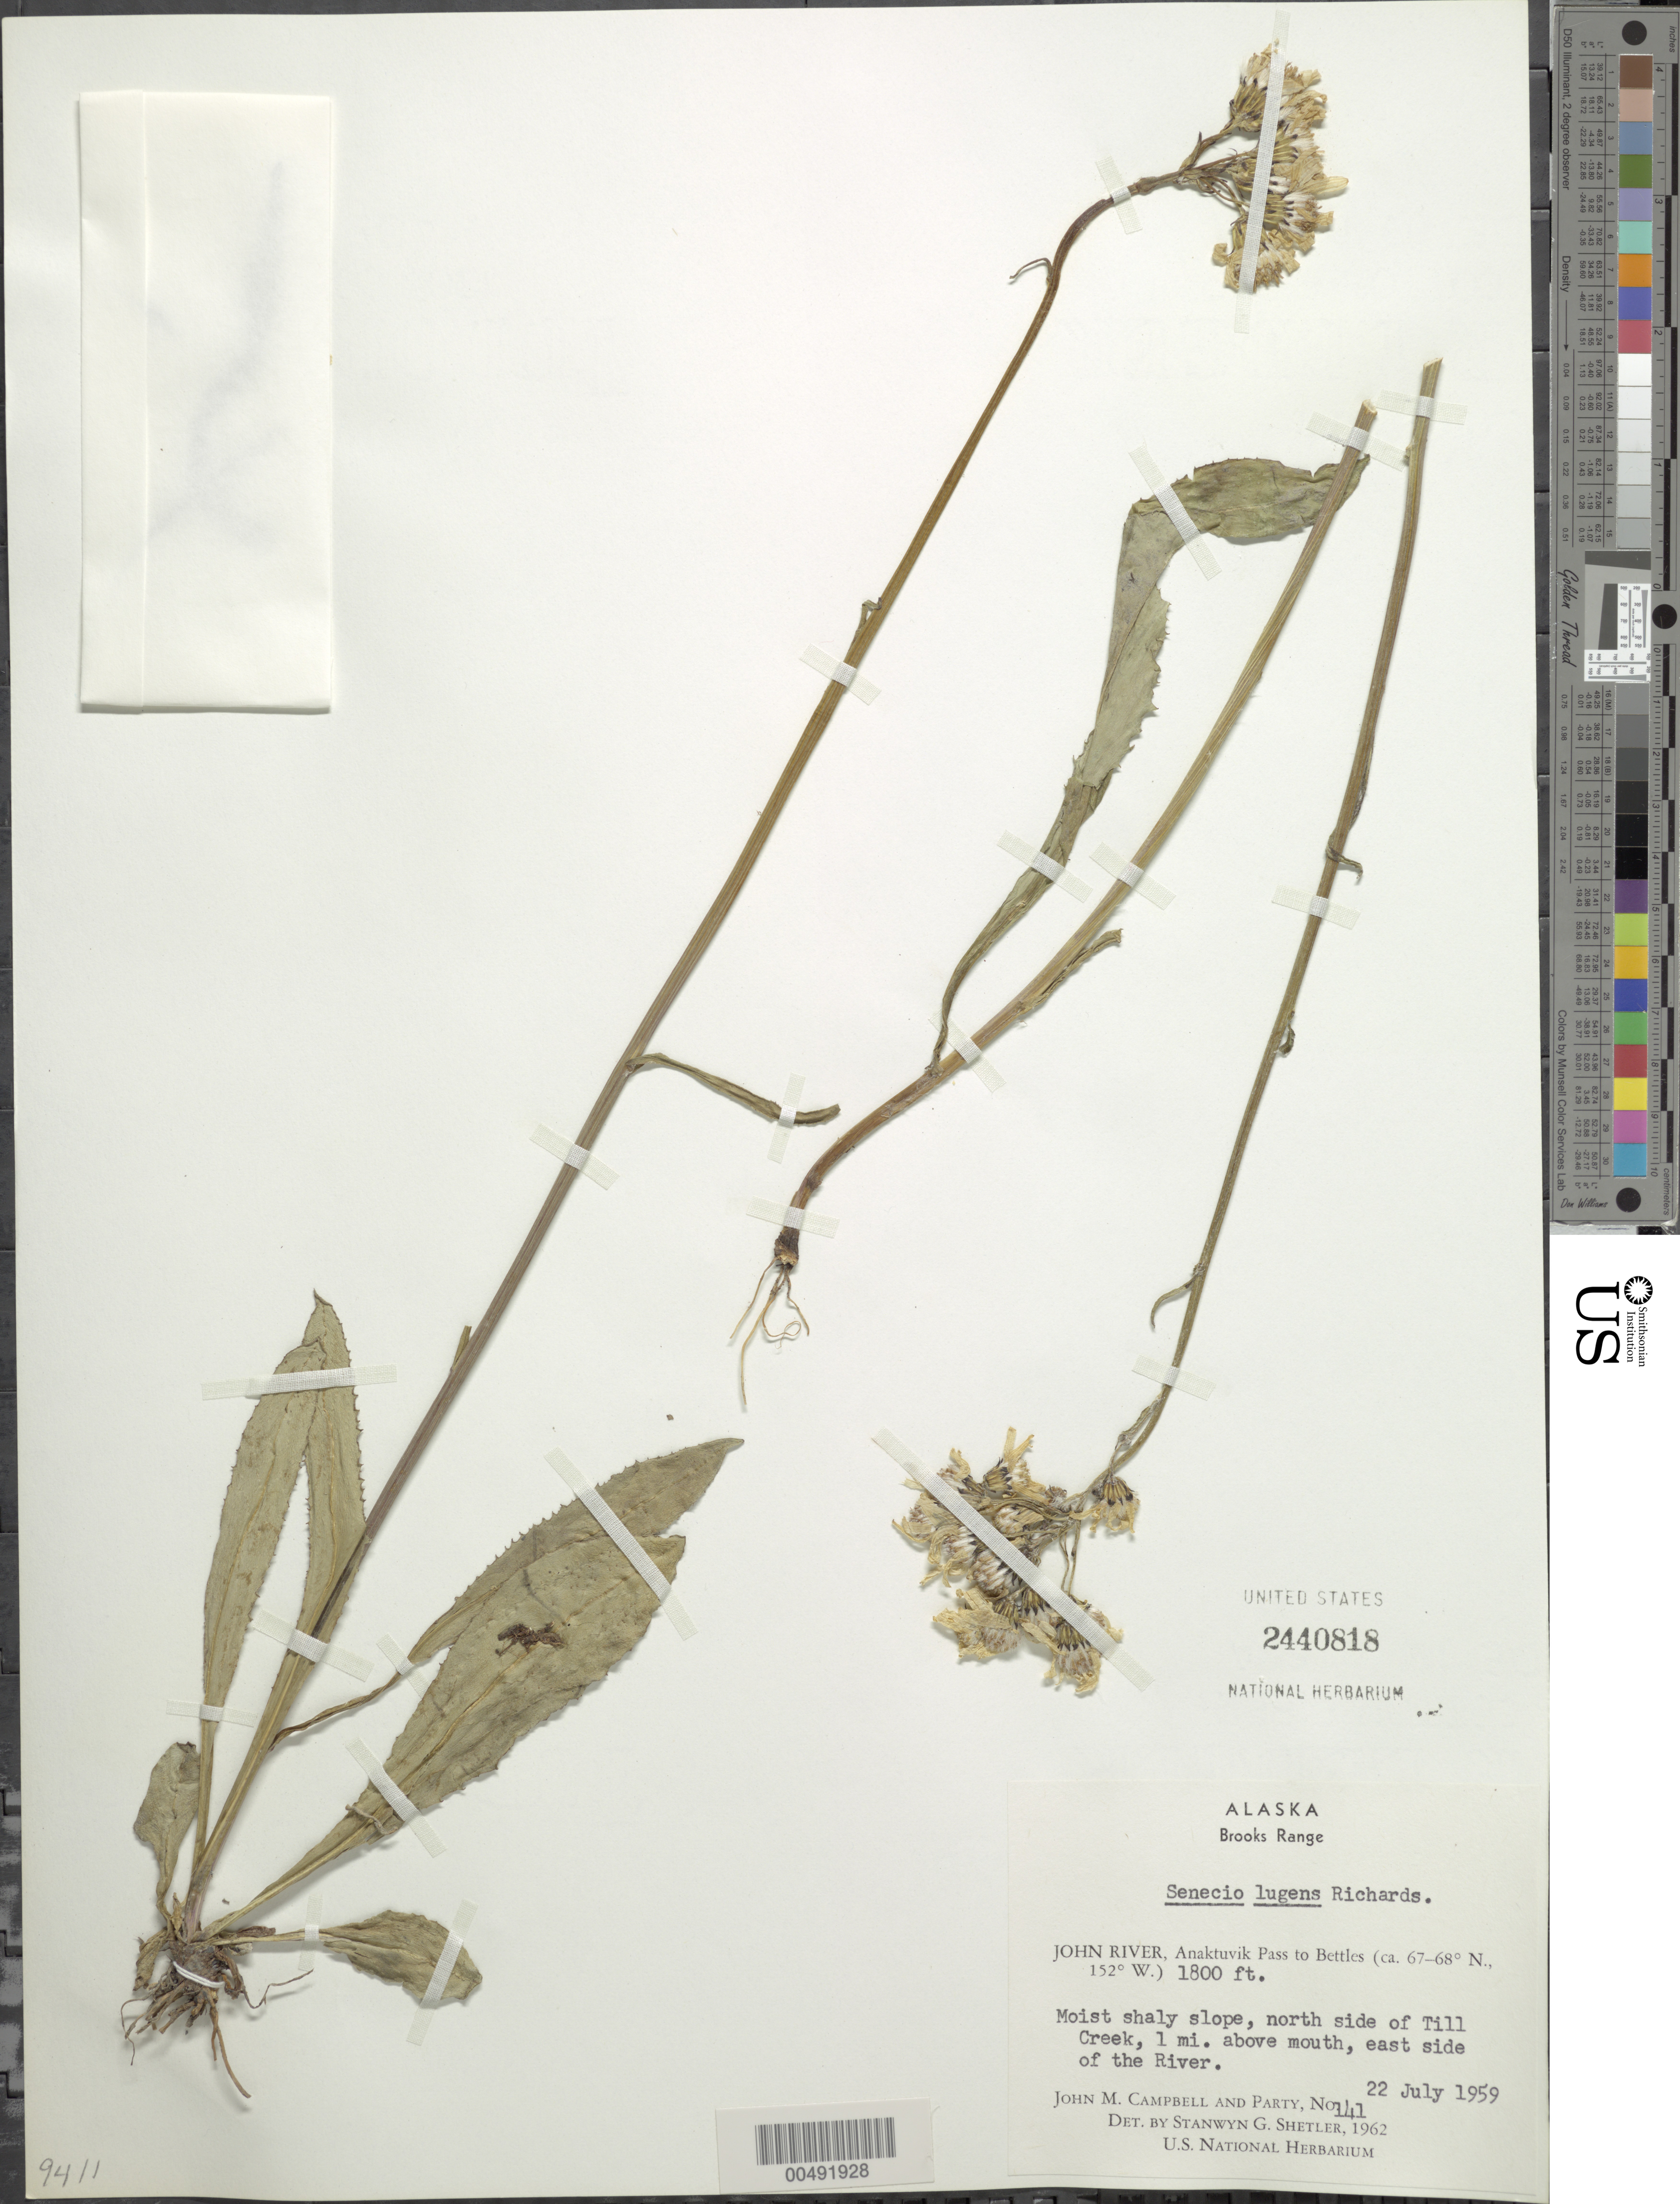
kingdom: Plantae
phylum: Tracheophyta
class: Magnoliopsida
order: Asterales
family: Asteraceae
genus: Senecio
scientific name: Senecio lugens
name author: Richardson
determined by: Shetler, Stanwyn G., (US), NMNH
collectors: J. M. Campbell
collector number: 141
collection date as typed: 22 Jul 1959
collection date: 1959-07-22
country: United States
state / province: Alaska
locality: Brooks Range, John River, Anaktuvuk Pass to Bettles, N side of Till Creek, E side of River (lat/long recorded as: lat=::: long=152:0:0:W)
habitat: moist shaly slope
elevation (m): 549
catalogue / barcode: US 2440818